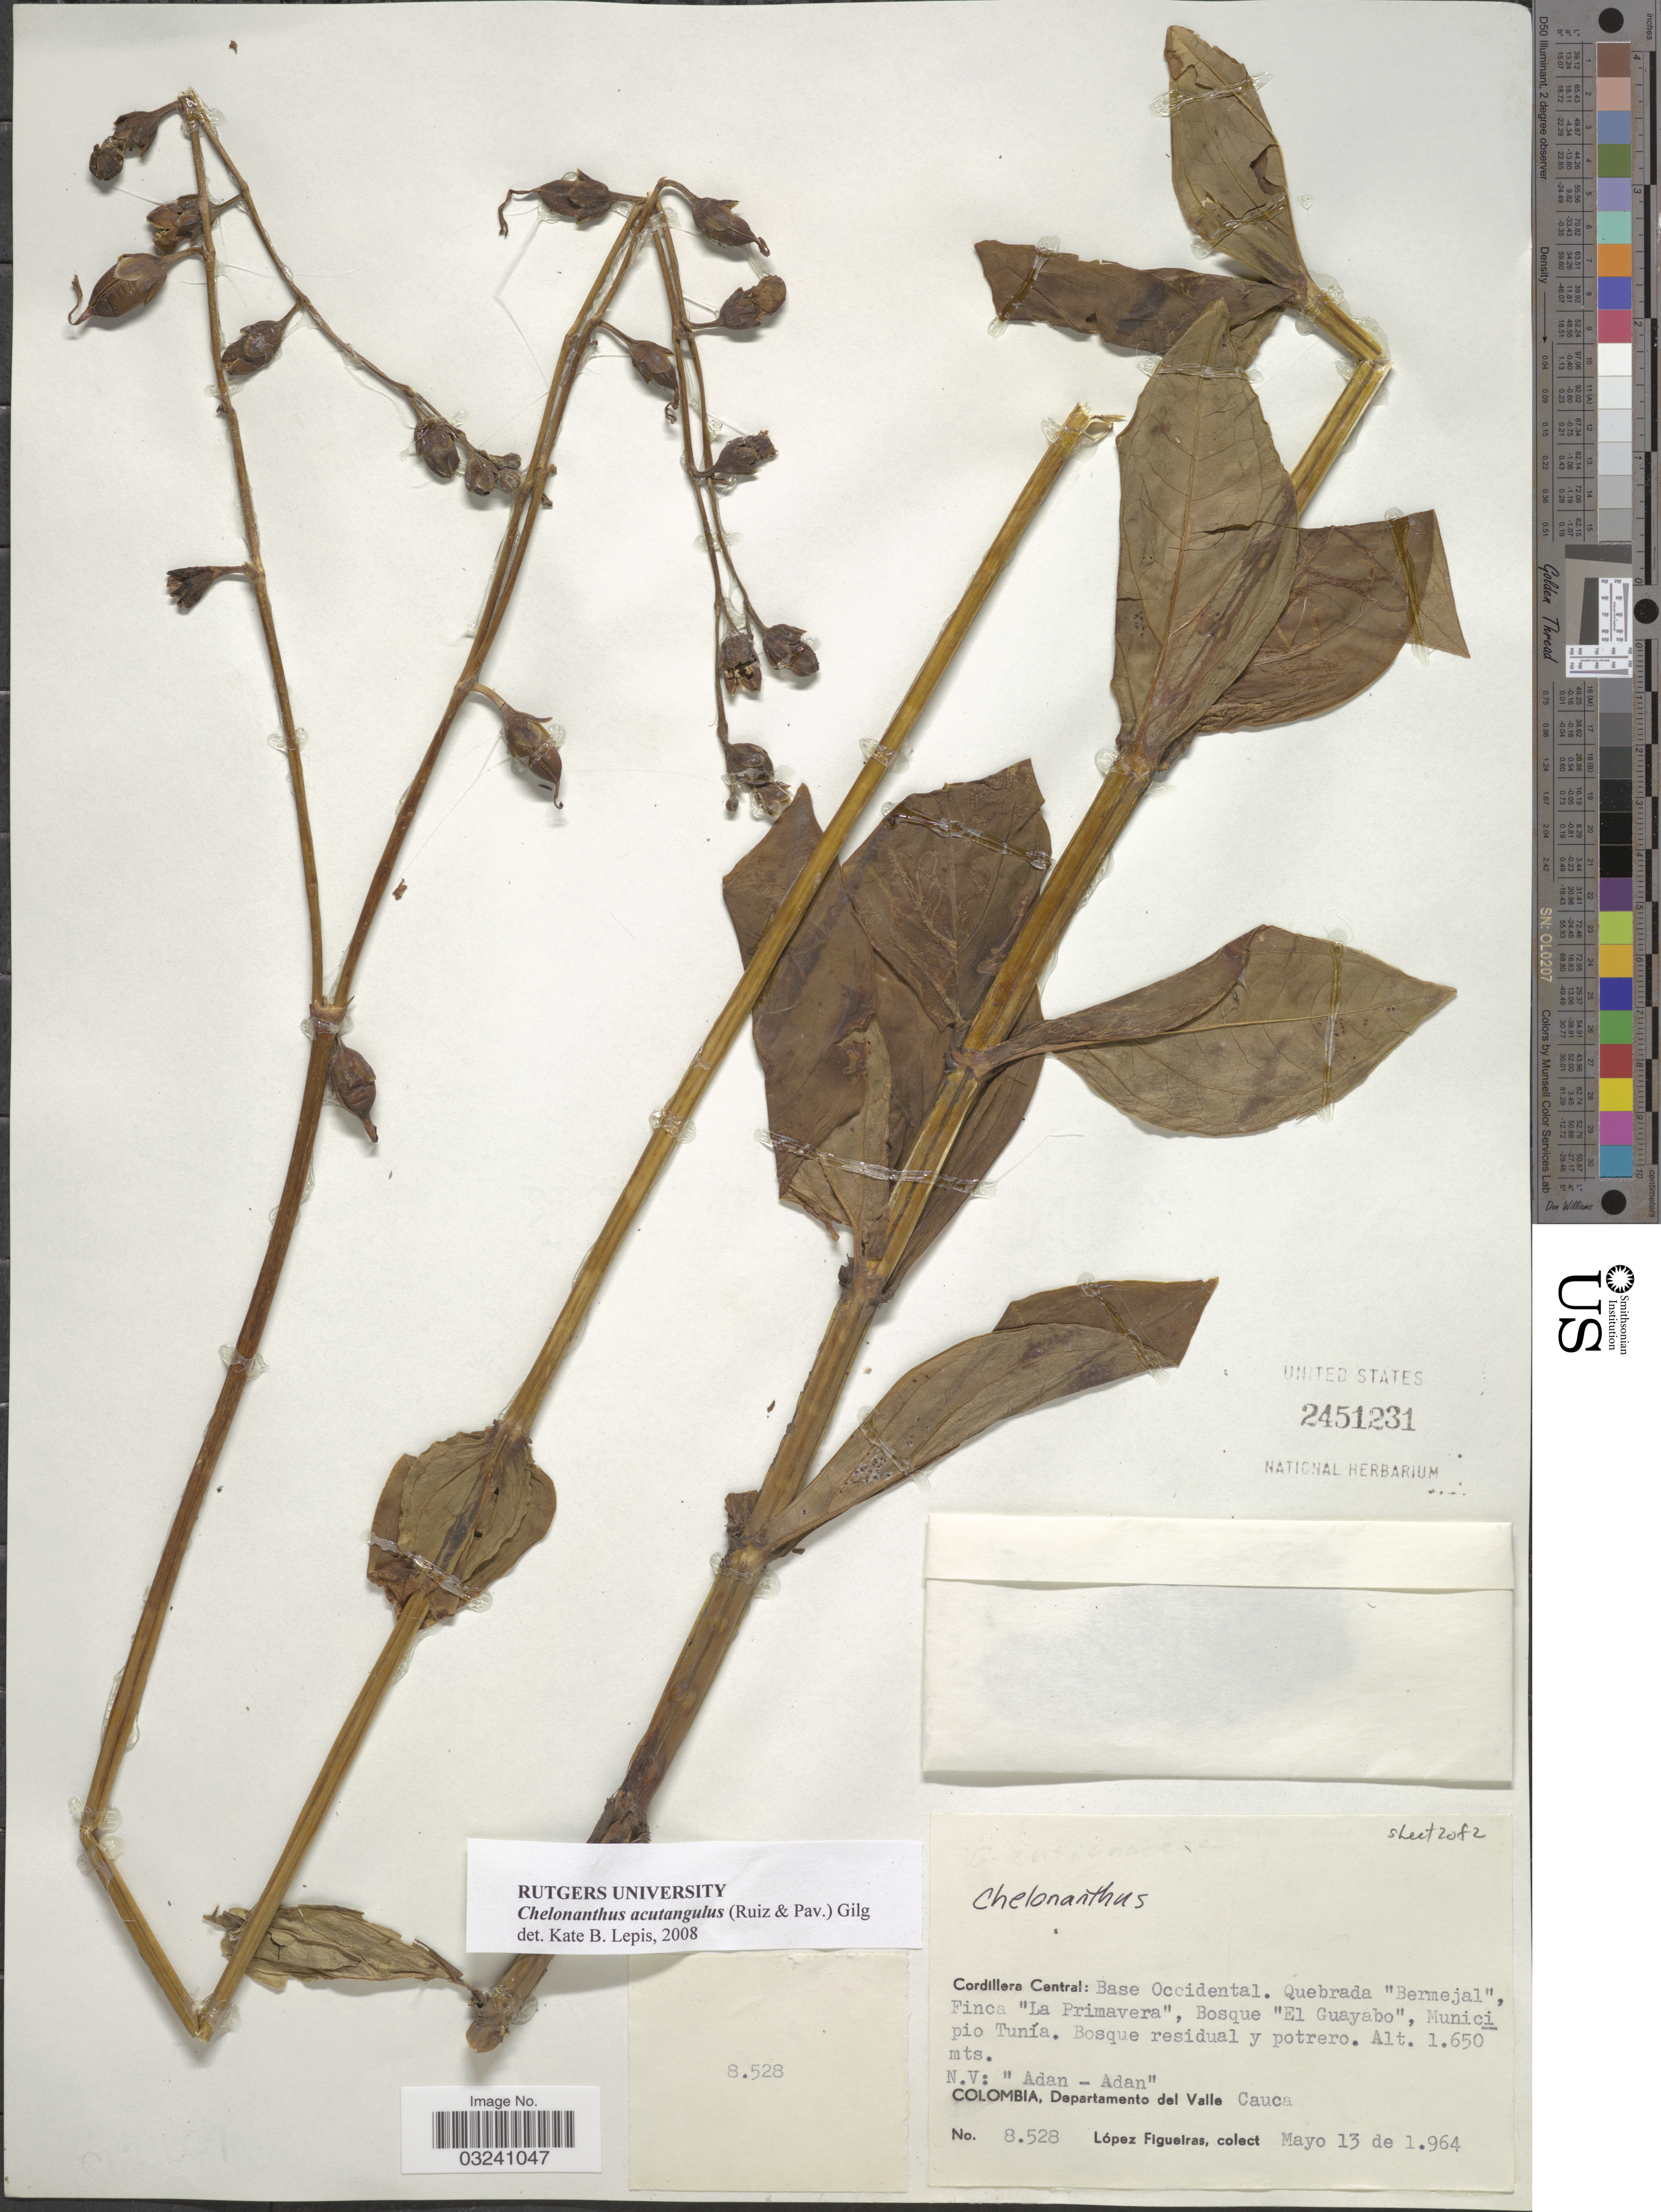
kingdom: Plantae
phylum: Tracheophyta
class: Magnoliopsida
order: Gentianales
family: Gentianaceae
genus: Chelonanthus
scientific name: Chelonanthus acutangulus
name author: (Ruiz & Pav.) Gilg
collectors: M. López Figueiras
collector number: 8528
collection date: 1964-05-13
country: Colombia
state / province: Valle del Cauca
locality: Cordillera Central: Base Occidental. Quebrada "Bermejal", Finca "La Primavera", Bosque "El Guayabo", Municipio Tunía. Departamento del Valle Cauca.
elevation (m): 1650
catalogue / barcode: US 2451231